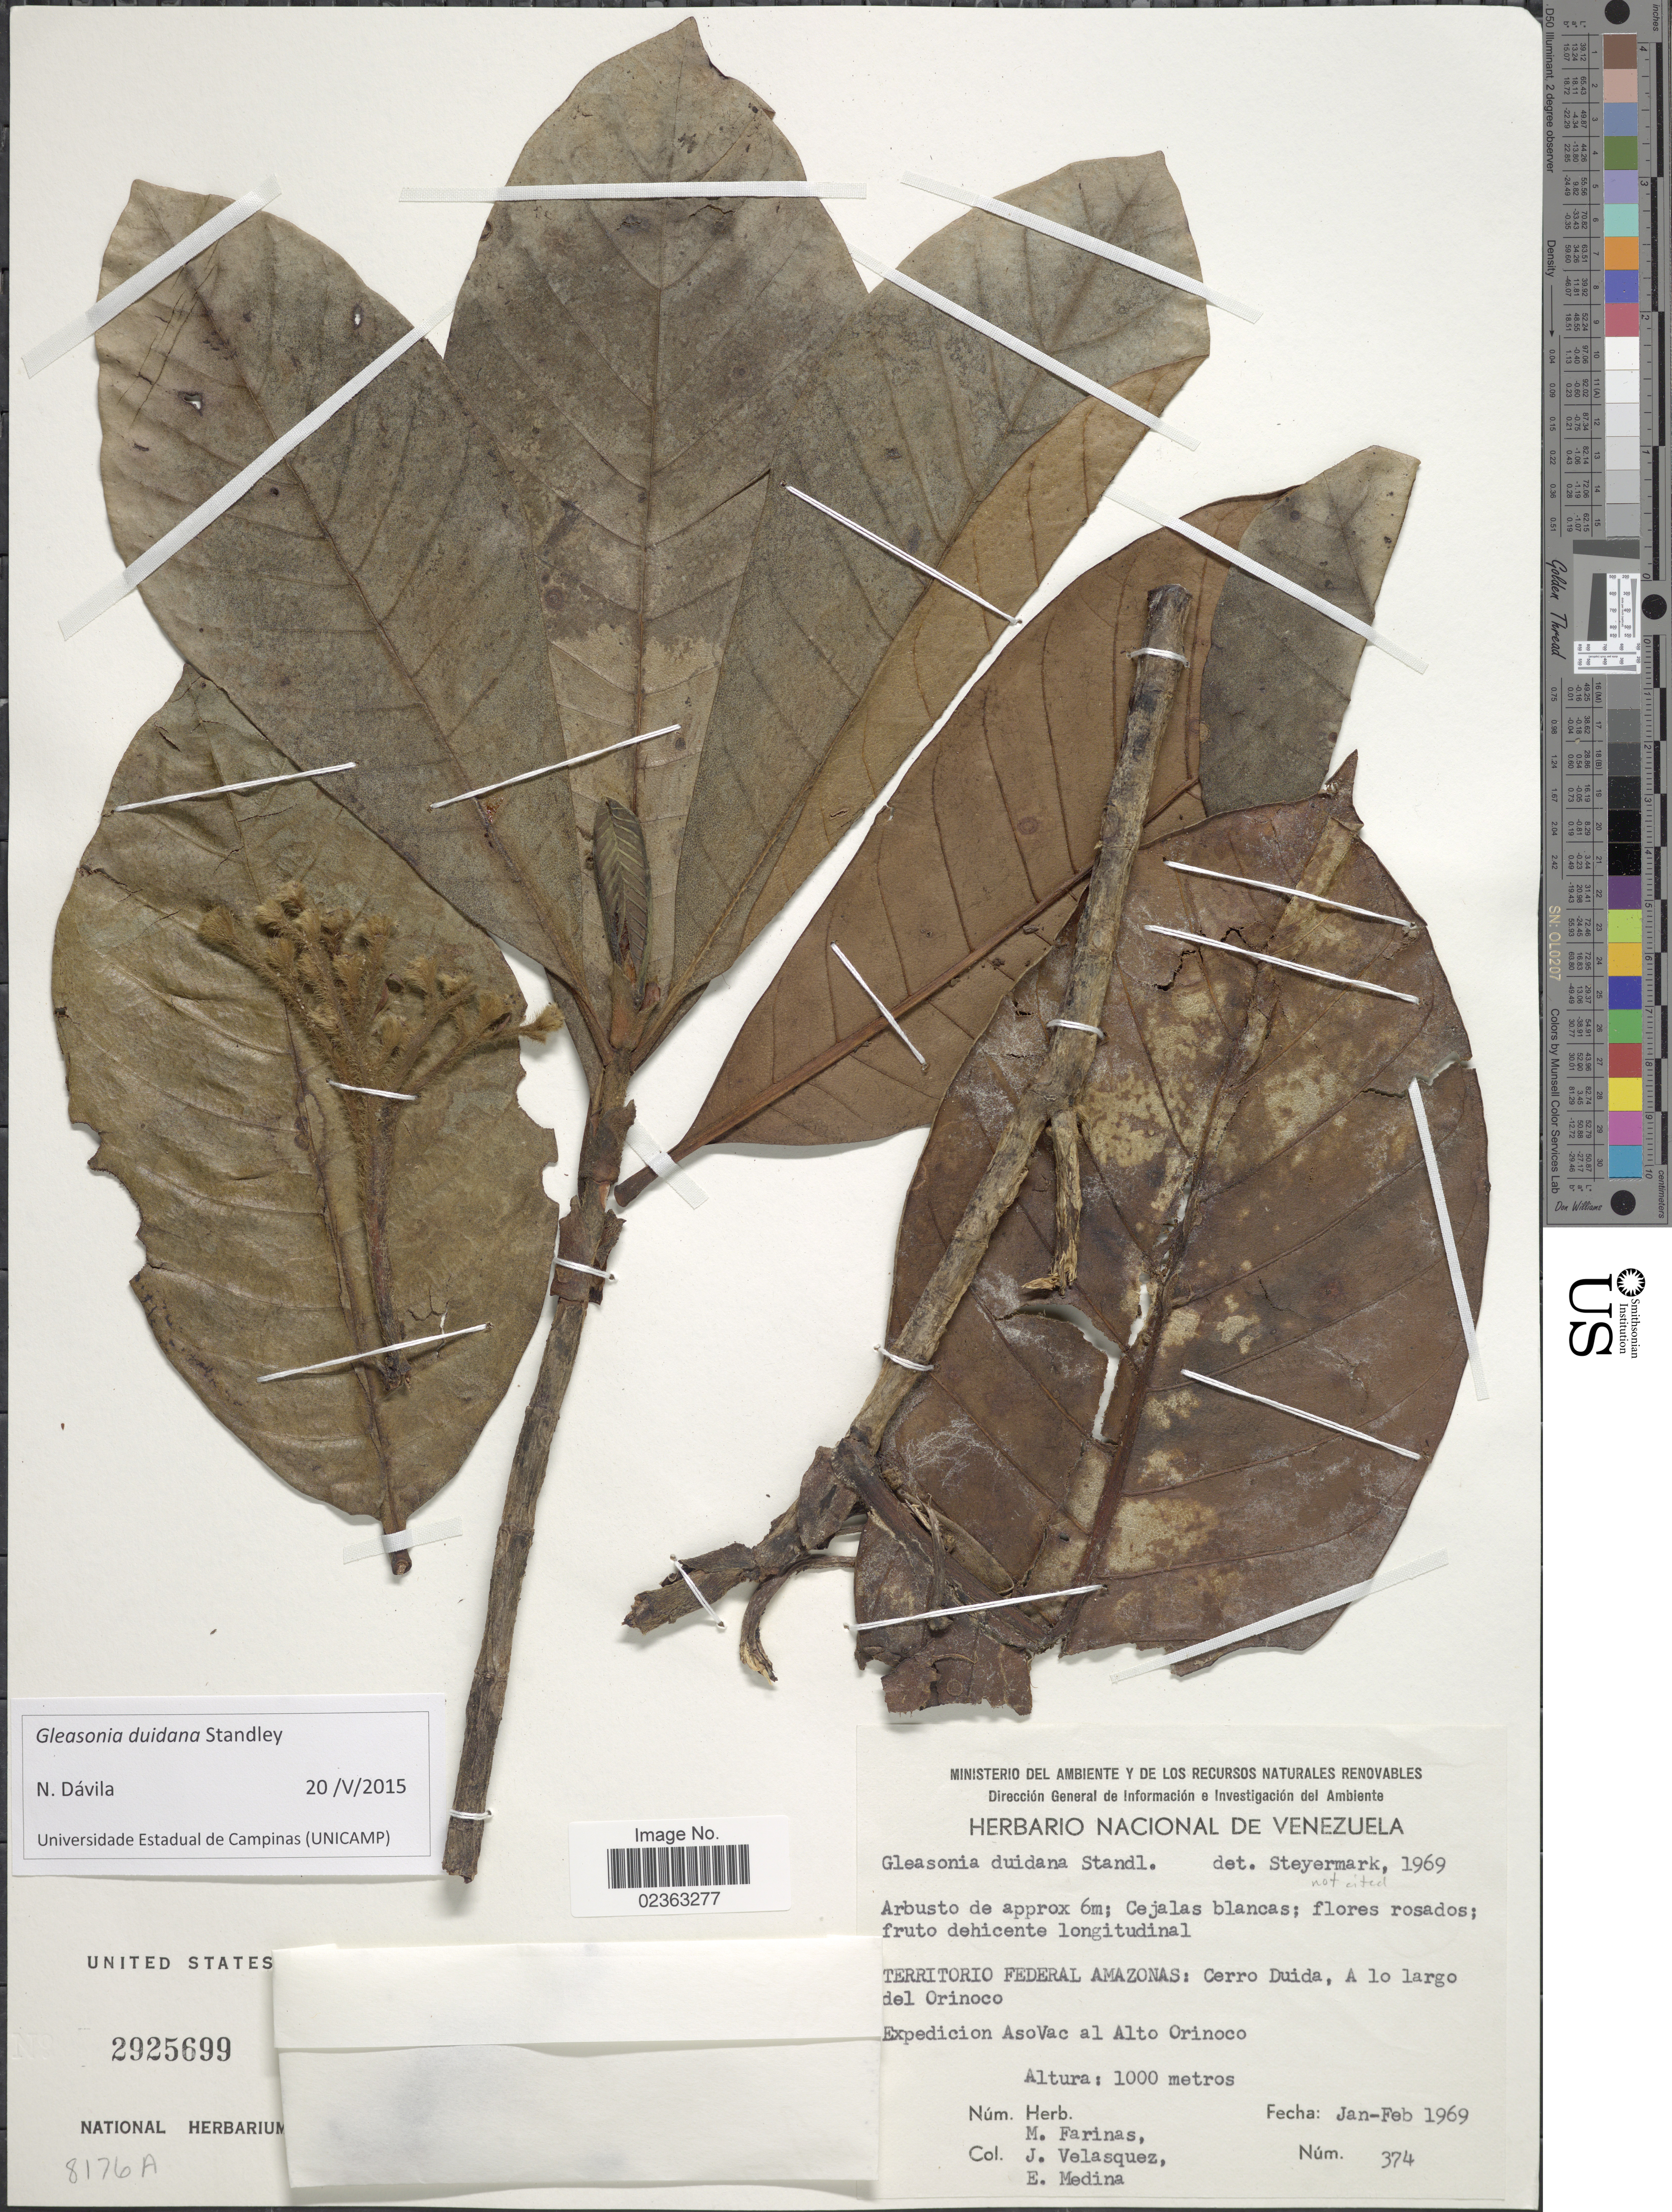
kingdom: Plantae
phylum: Tracheophyta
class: Magnoliopsida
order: Gentianales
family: Rubiaceae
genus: Gleasonia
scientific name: Gleasonia duidana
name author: Standl.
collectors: M. Fariñas, J. Velasquez & E. Medina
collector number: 374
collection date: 1969-01/1969-02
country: Venezuela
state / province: Amazonas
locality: Territoria Federal Amazonas: Cerro Duida, a lo largo del Orinoco, AsoVac al Alto Orinoco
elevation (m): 1000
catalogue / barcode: US 2925699